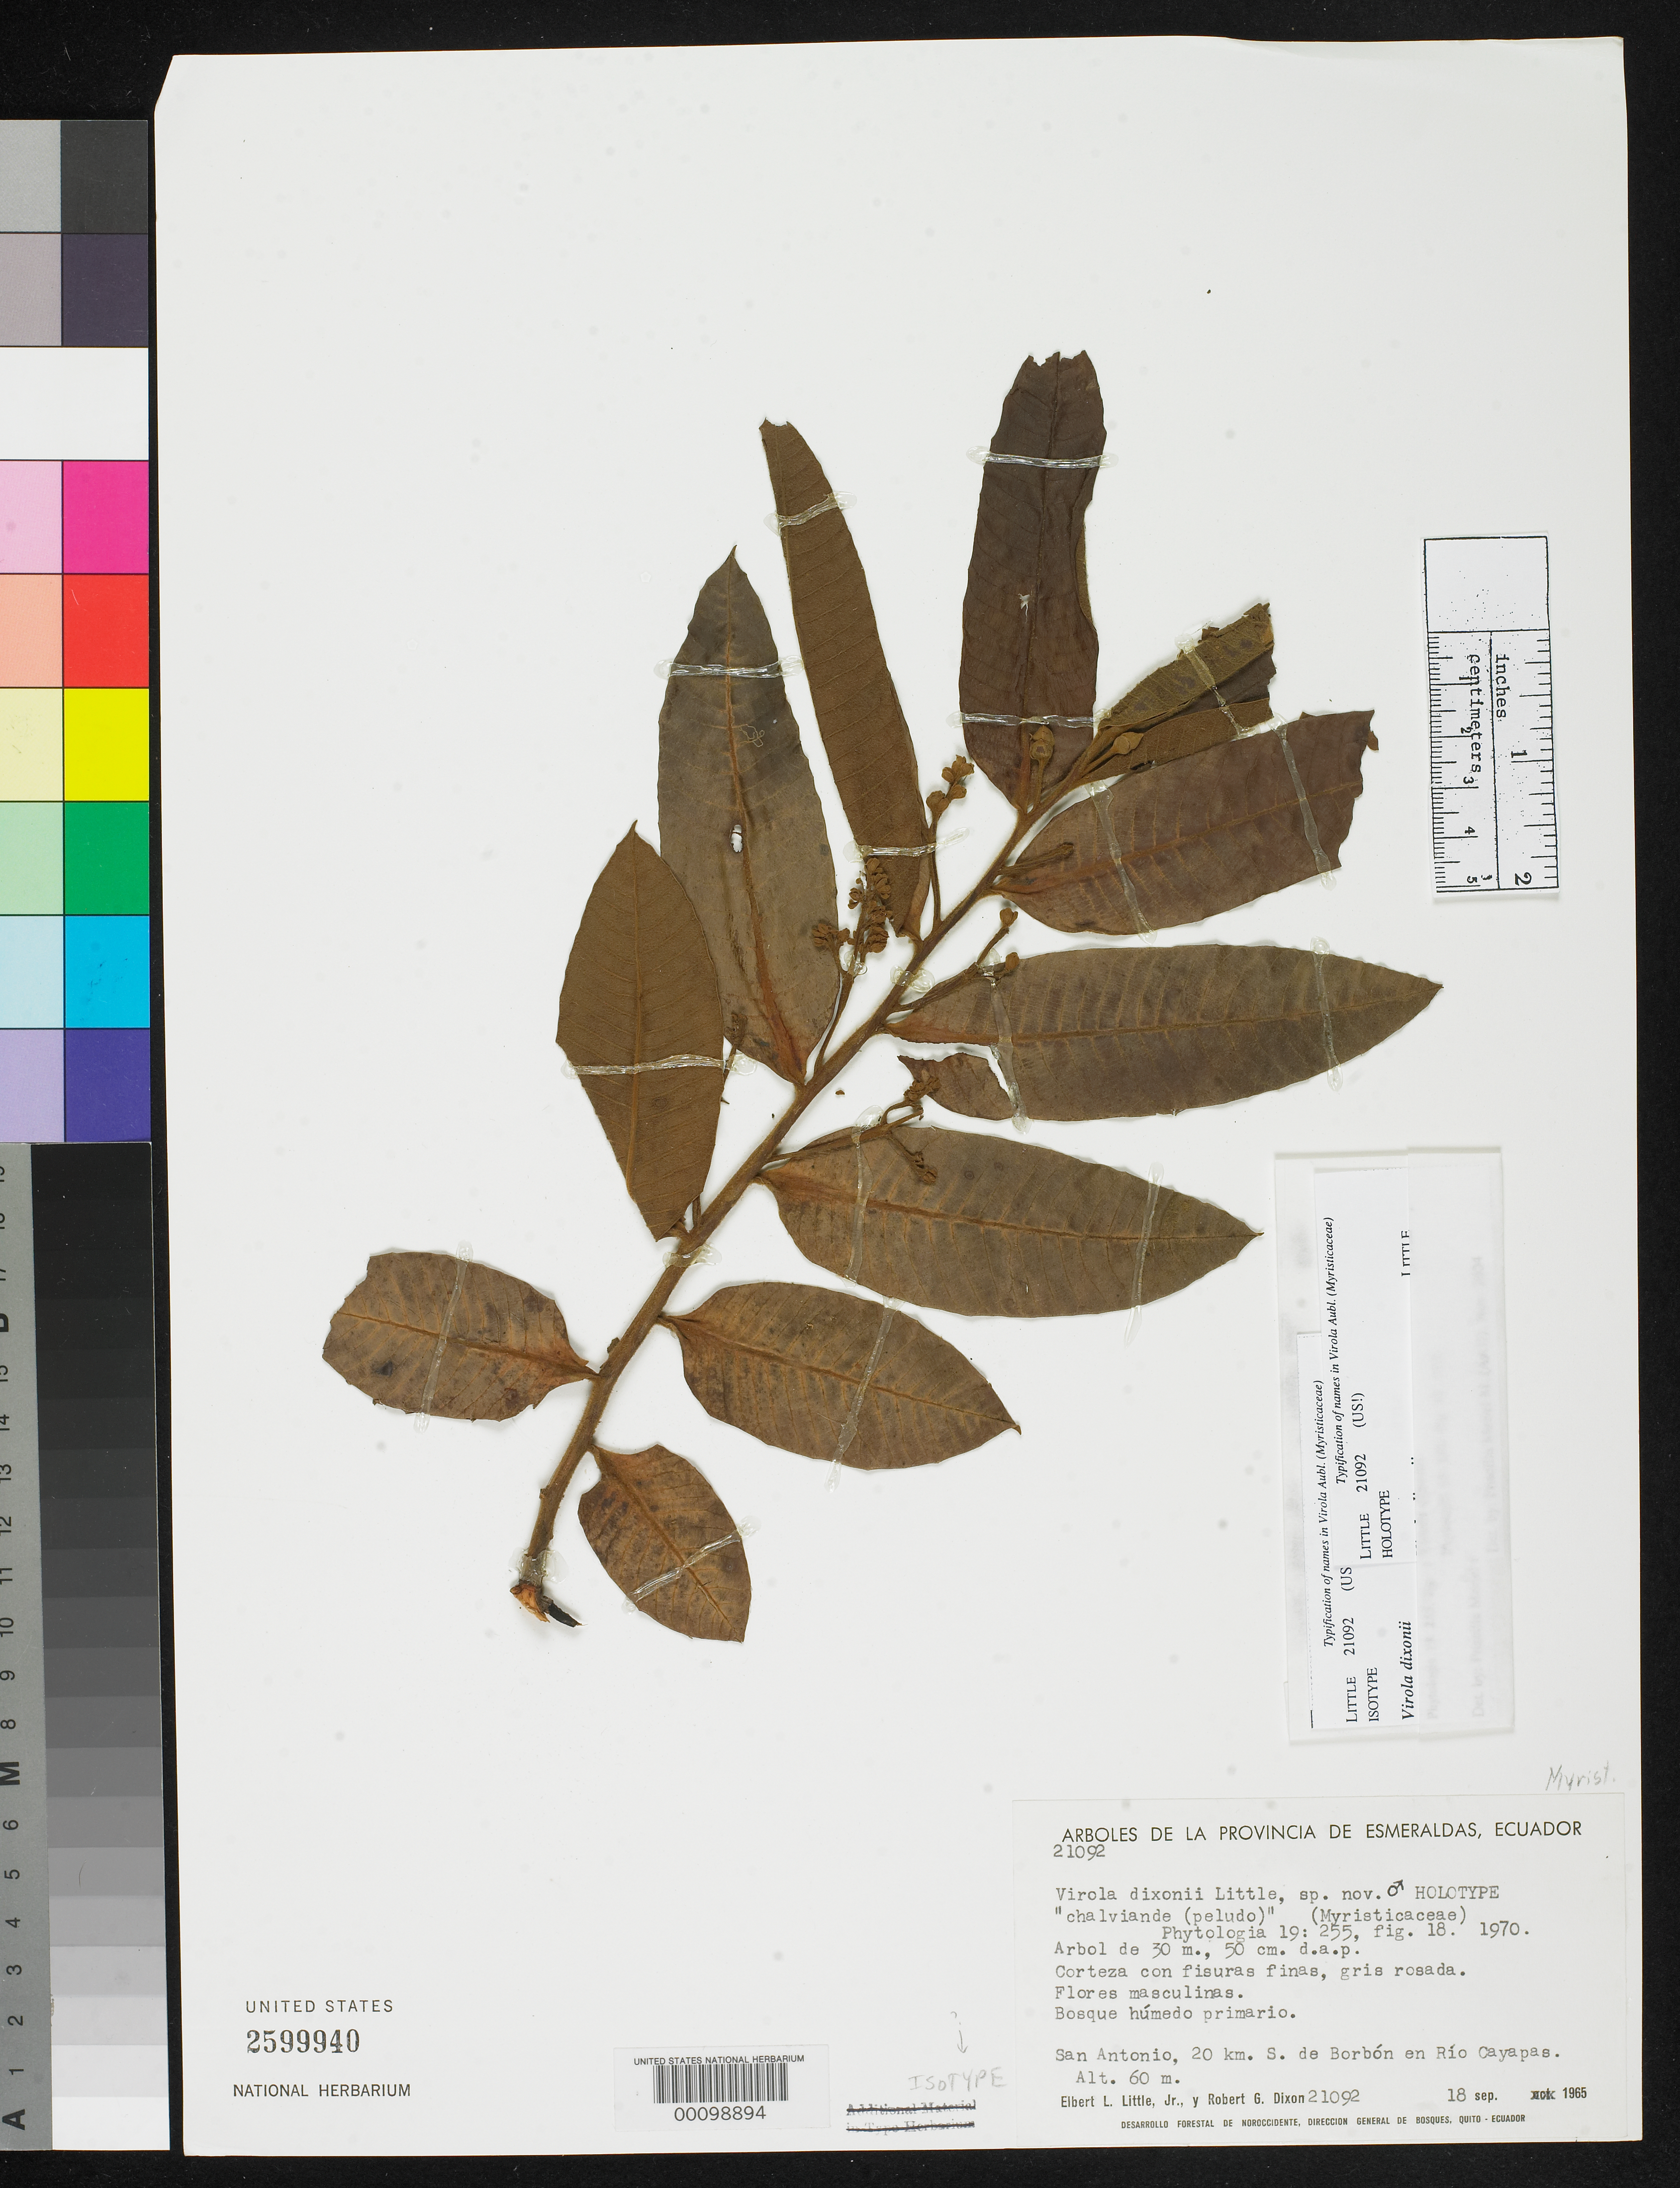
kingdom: Plantae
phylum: Tracheophyta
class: Magnoliopsida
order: Magnoliales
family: Myristicaceae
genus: Virola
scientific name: Virola dixonii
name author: Little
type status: Holotype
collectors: E. L. Little & R. G. Dixon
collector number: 21092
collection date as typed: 18 Sep 1965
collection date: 1965-09-18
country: Ecuador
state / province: Esmeraldas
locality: San Antonia, S of Borbon at Rio Cayapas.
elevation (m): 60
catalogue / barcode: US 2599940